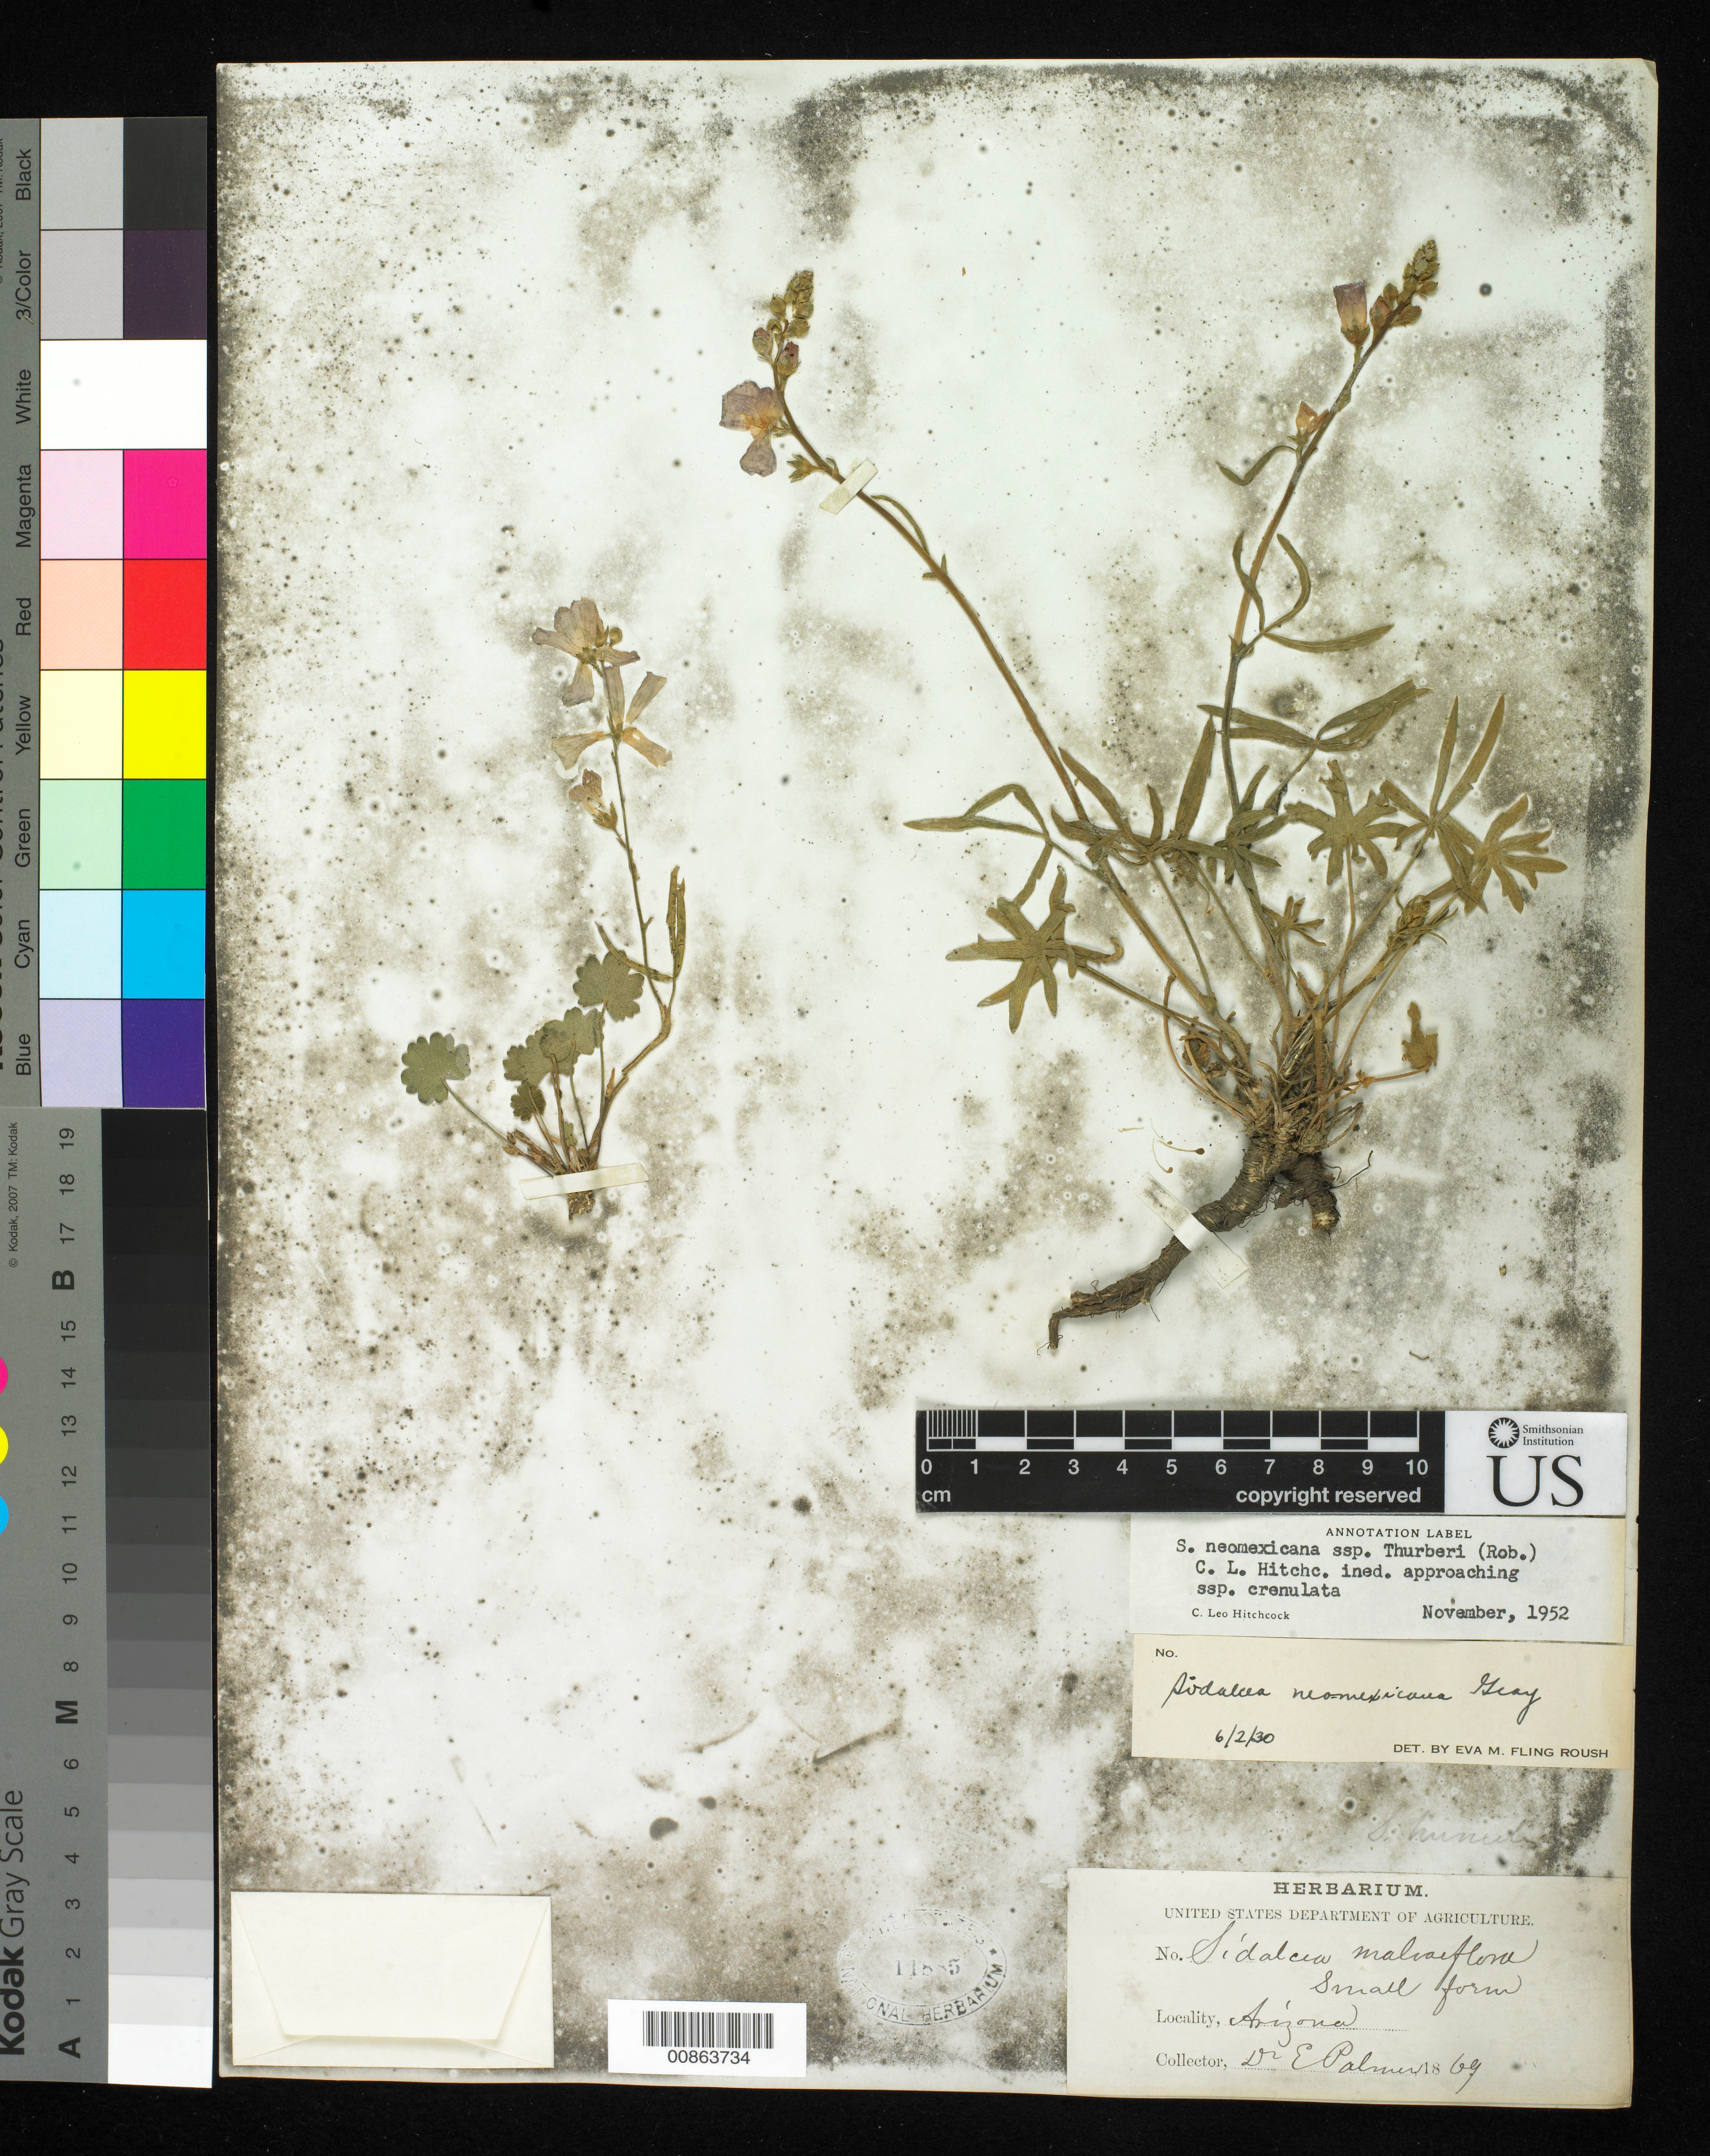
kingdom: Plantae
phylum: Tracheophyta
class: Magnoliopsida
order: Malvales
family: Malvaceae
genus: Sidalcea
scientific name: Sidalcea neomexicana subsp. thurberi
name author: (B.L. Rob.) C.L. Hitchc.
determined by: Hitchcock, Albert S.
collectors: E. Palmer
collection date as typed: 1869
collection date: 1869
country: United States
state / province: Arizona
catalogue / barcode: US 11885